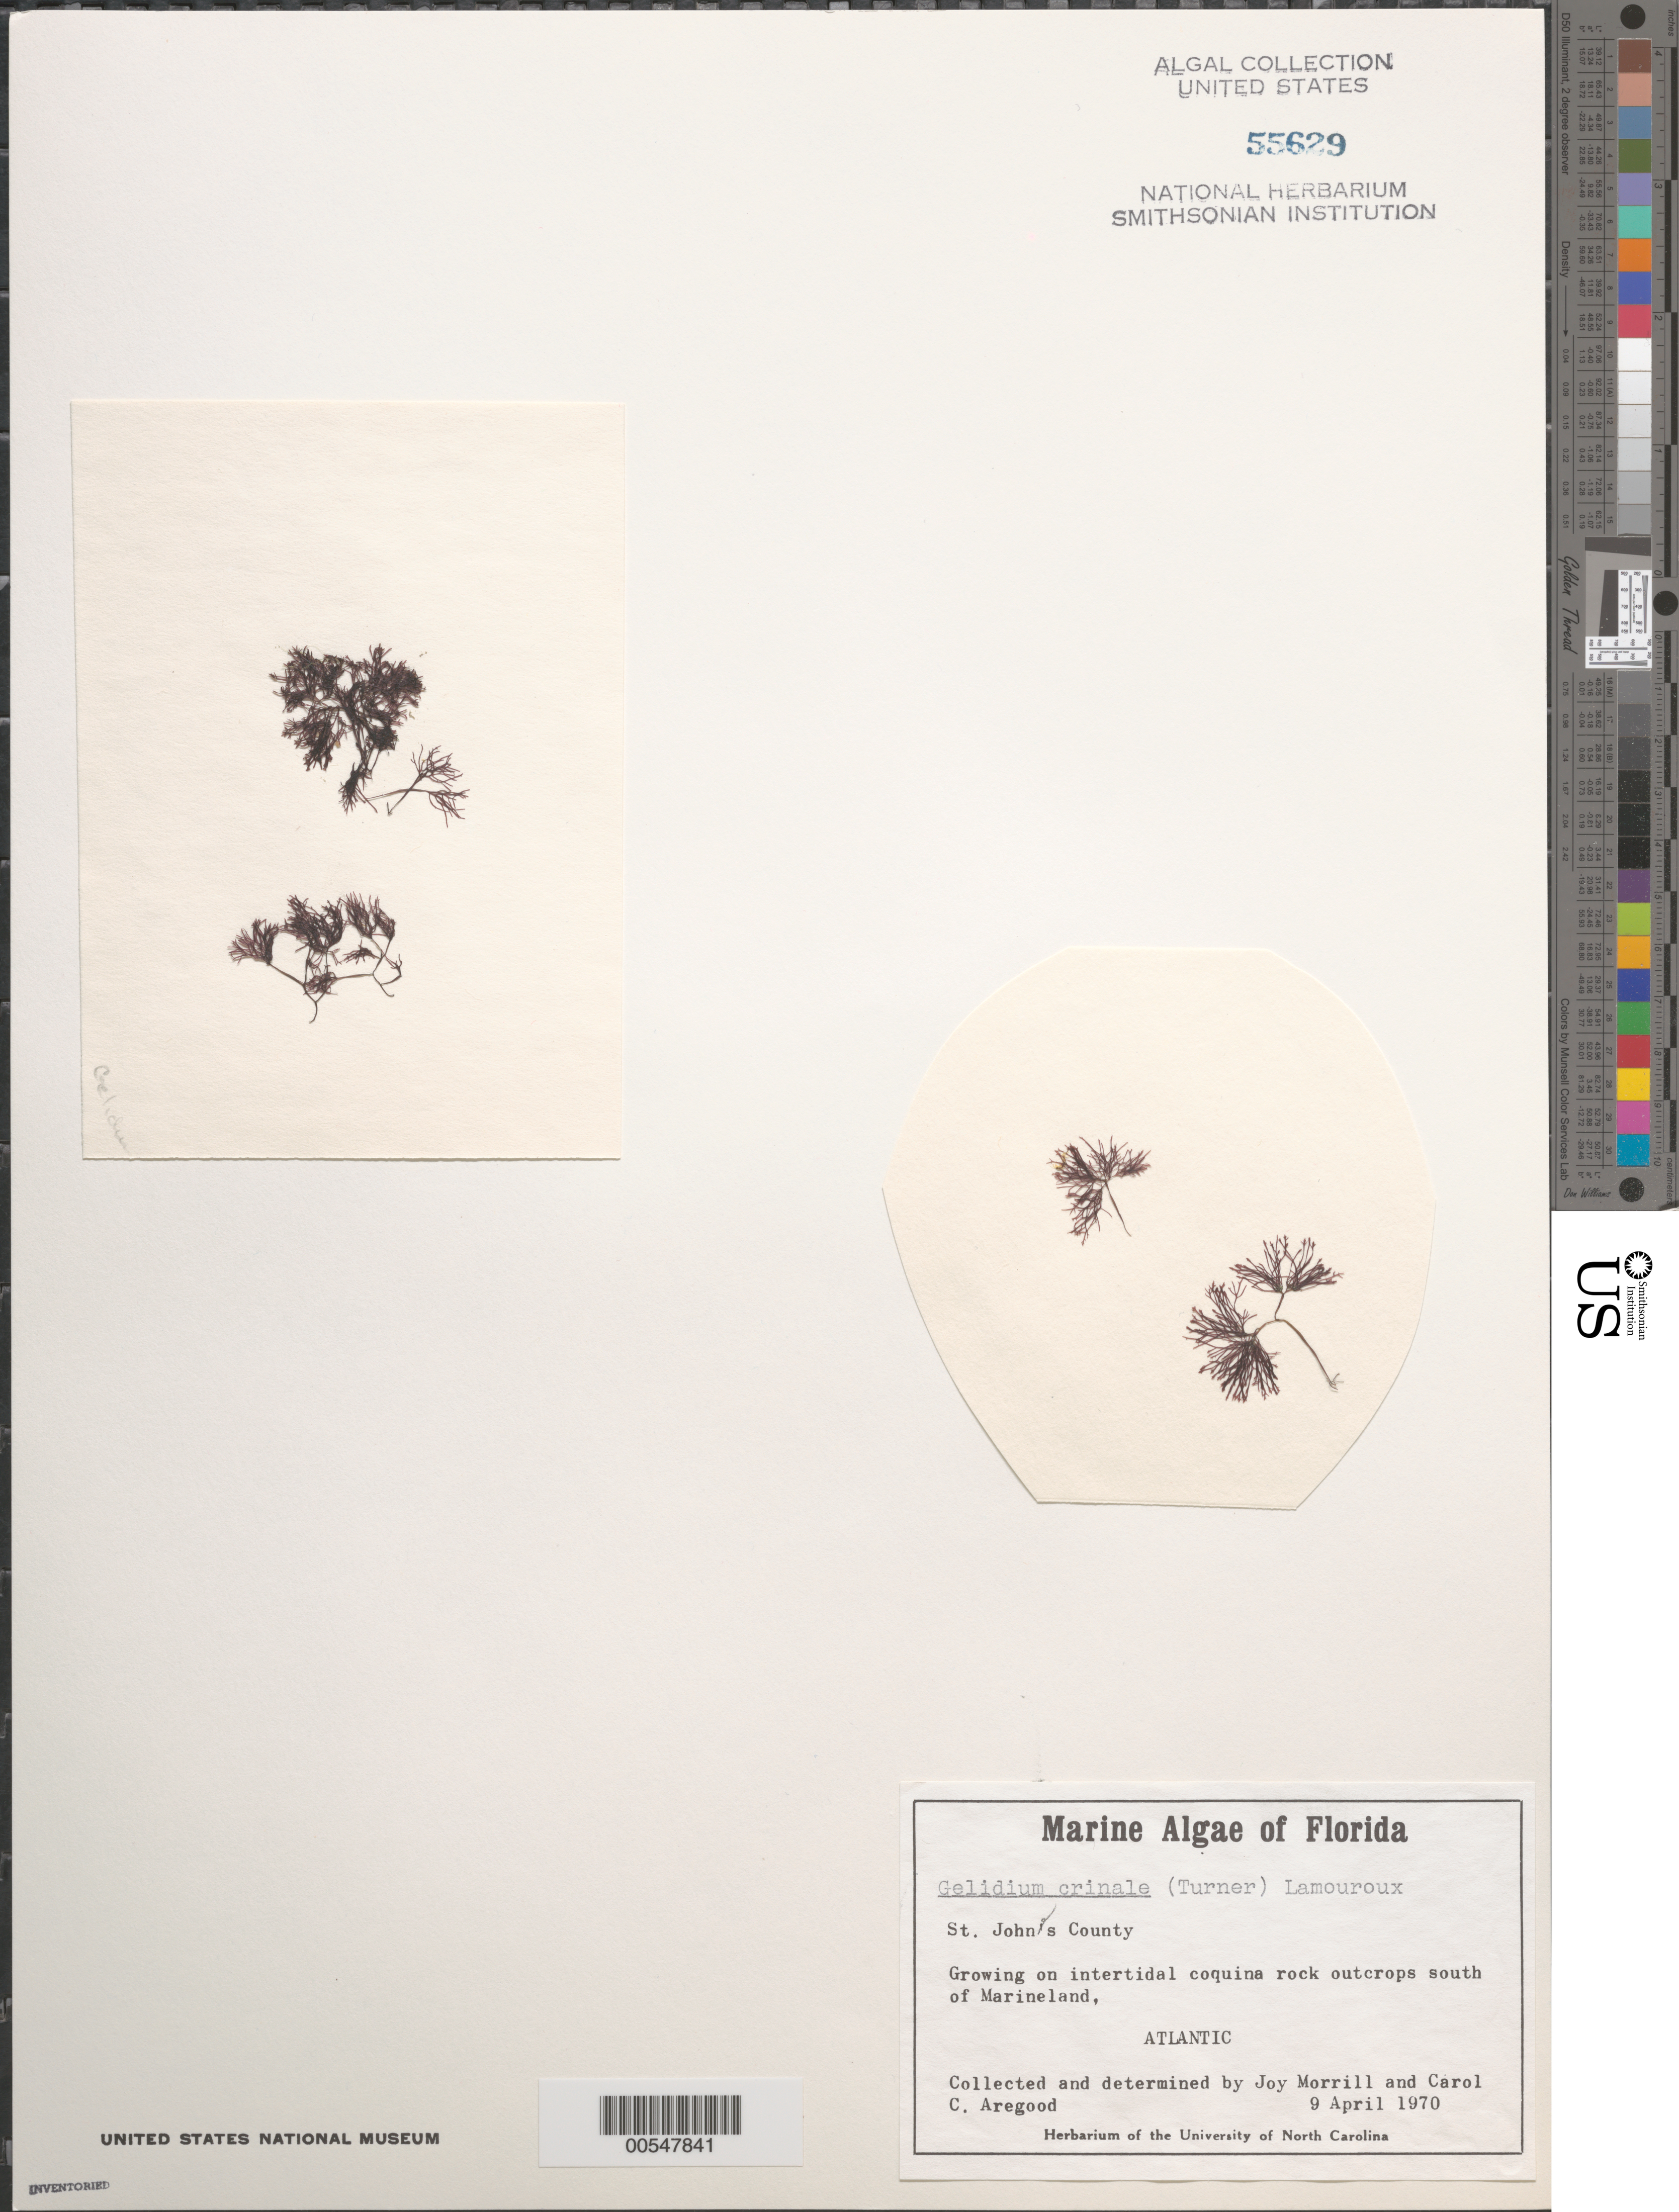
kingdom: Plantae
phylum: Rhodophyta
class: Florideophyceae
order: Gelidiales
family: Gelidiaceae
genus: Gelidium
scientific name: Gelidium crinale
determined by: Morrill, J.; Aregood, C. C.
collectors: J. Morrill & C. Aregood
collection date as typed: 09 Apr 1970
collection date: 1970-04-09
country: United States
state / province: Florida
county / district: Saint Johns County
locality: South of Marineland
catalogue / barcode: US 55629